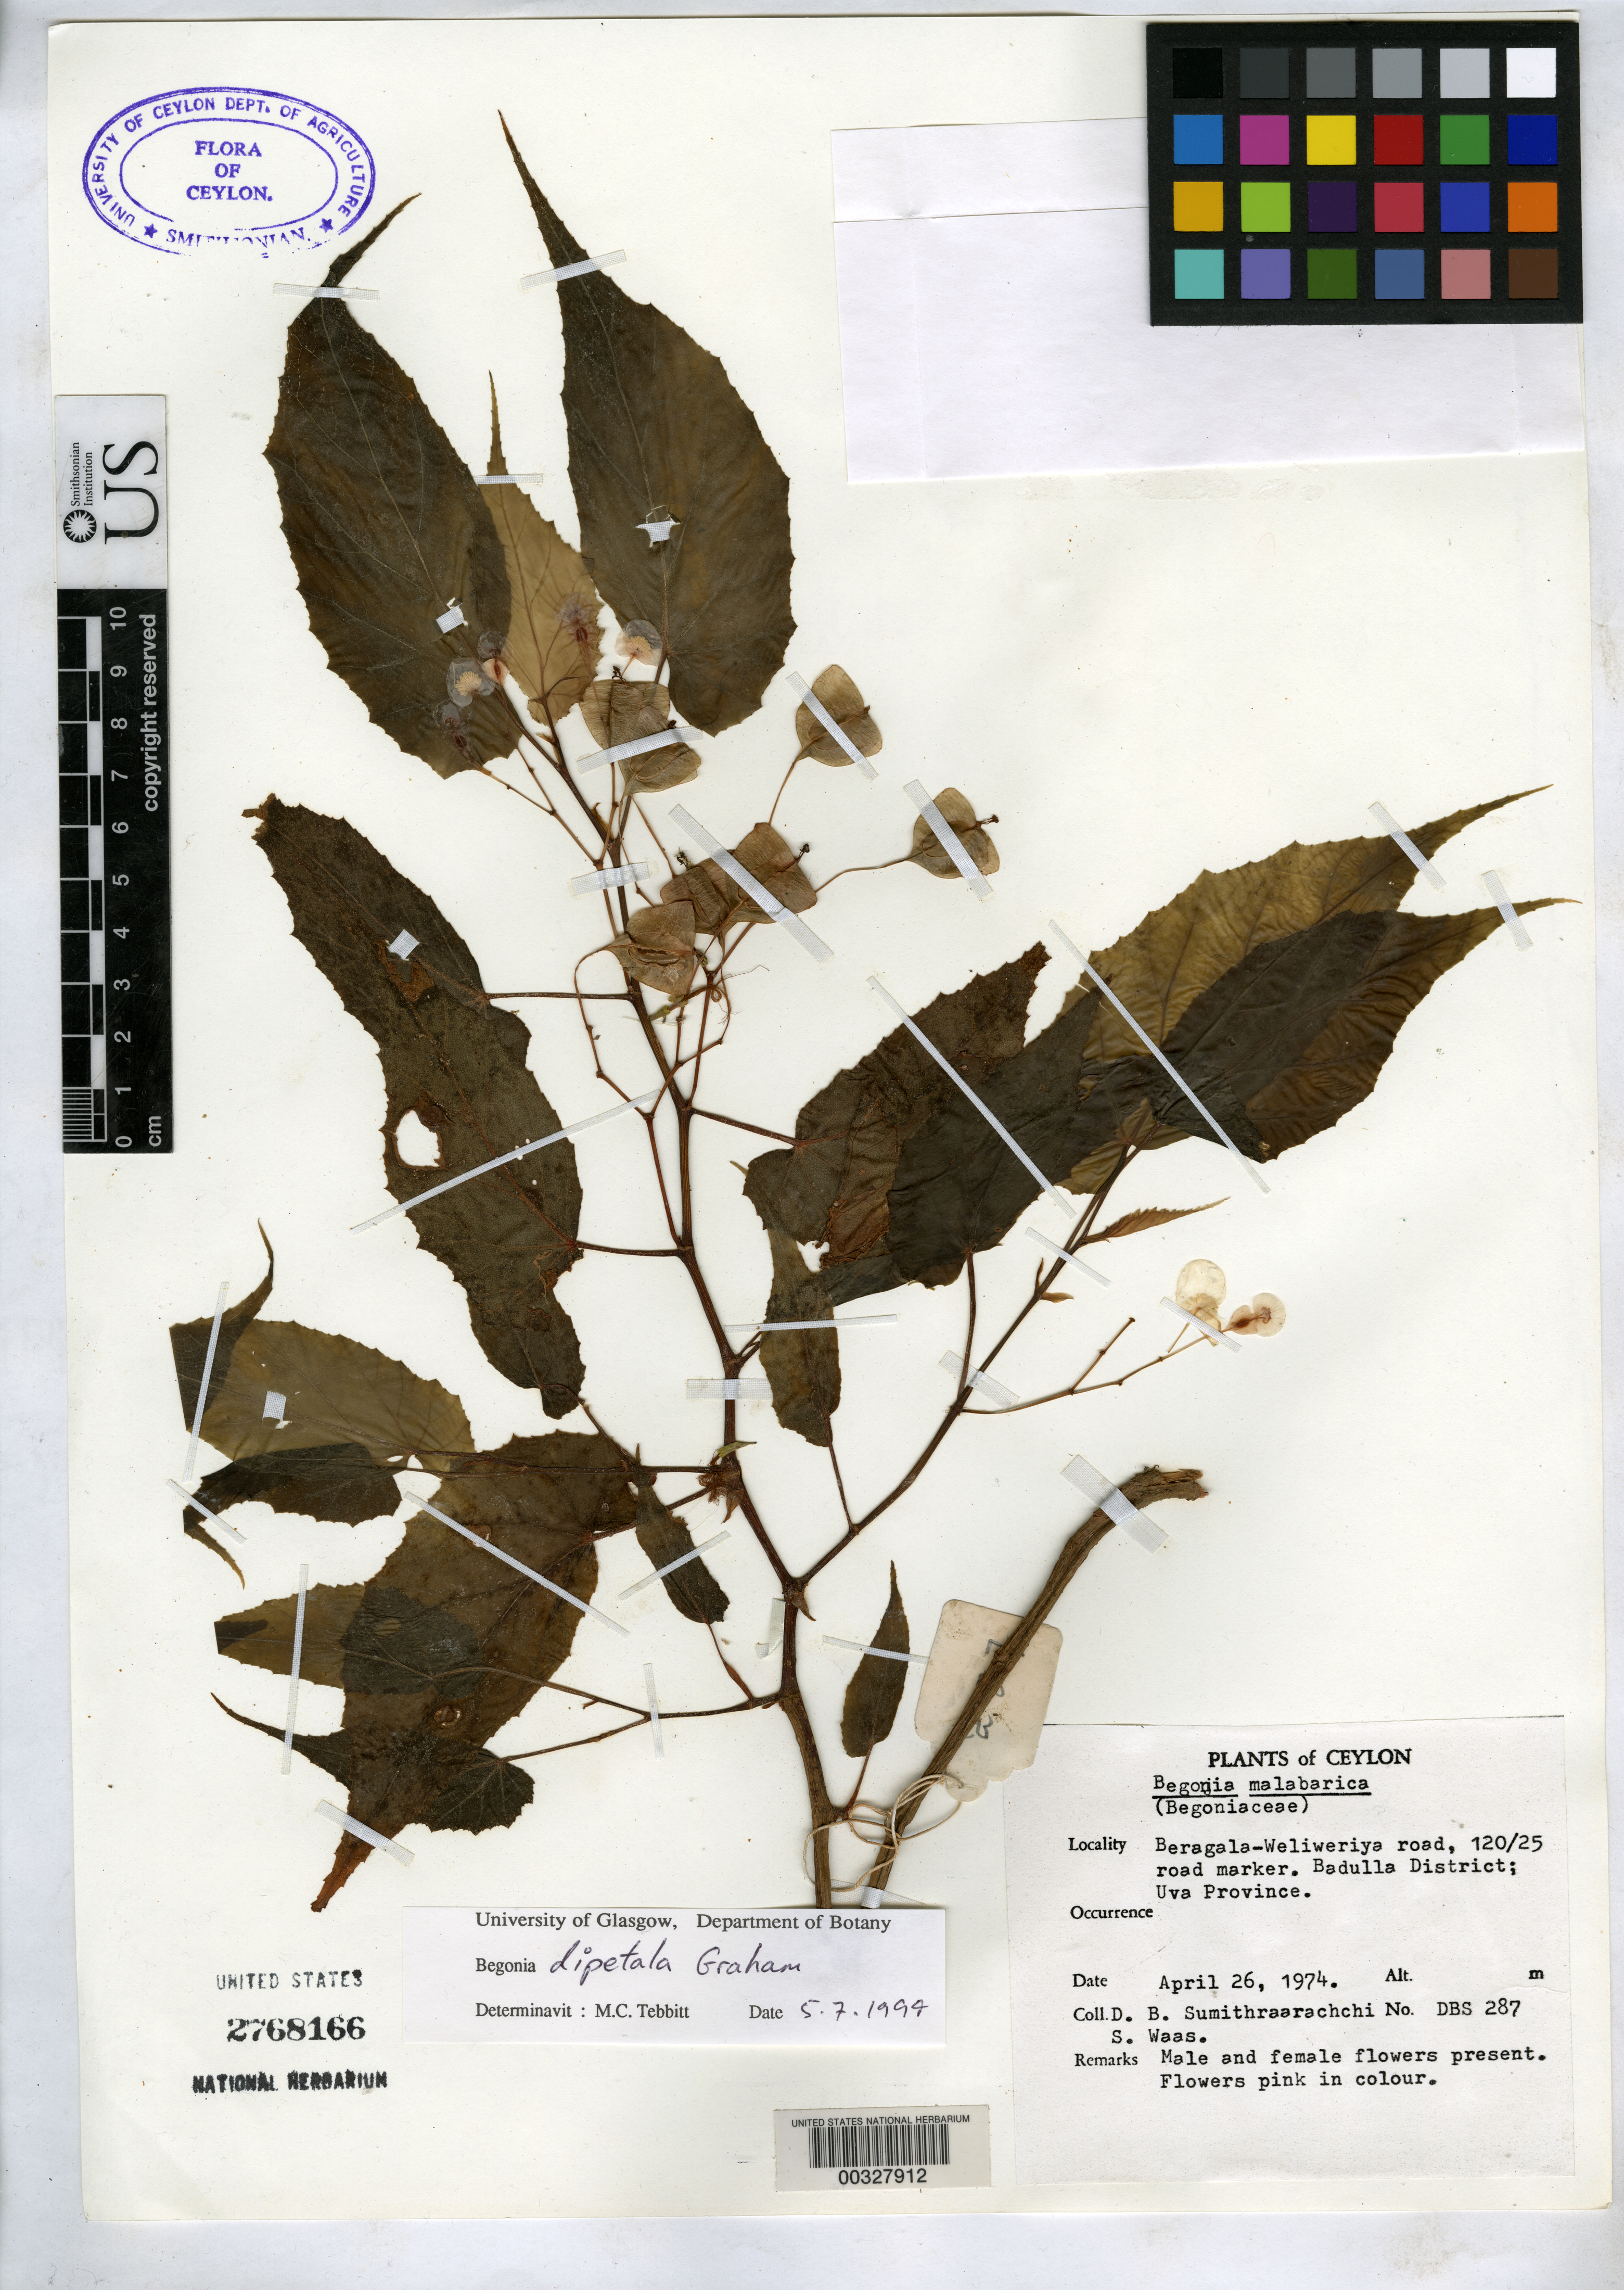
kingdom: Plantae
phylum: Tracheophyta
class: Magnoliopsida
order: Cucurbitales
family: Begoniaceae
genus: Begonia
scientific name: Begonia dipetala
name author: Graham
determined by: Tebbitt, M. C.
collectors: D. B. Sumithraarachchi & S. Waas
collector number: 287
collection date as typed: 26 Apr 1974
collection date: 1974-04-26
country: Sri Lanka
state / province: Uva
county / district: Badulla Dist.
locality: Beragala-weliweriya road, 120/25 road marker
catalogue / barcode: US 2768166